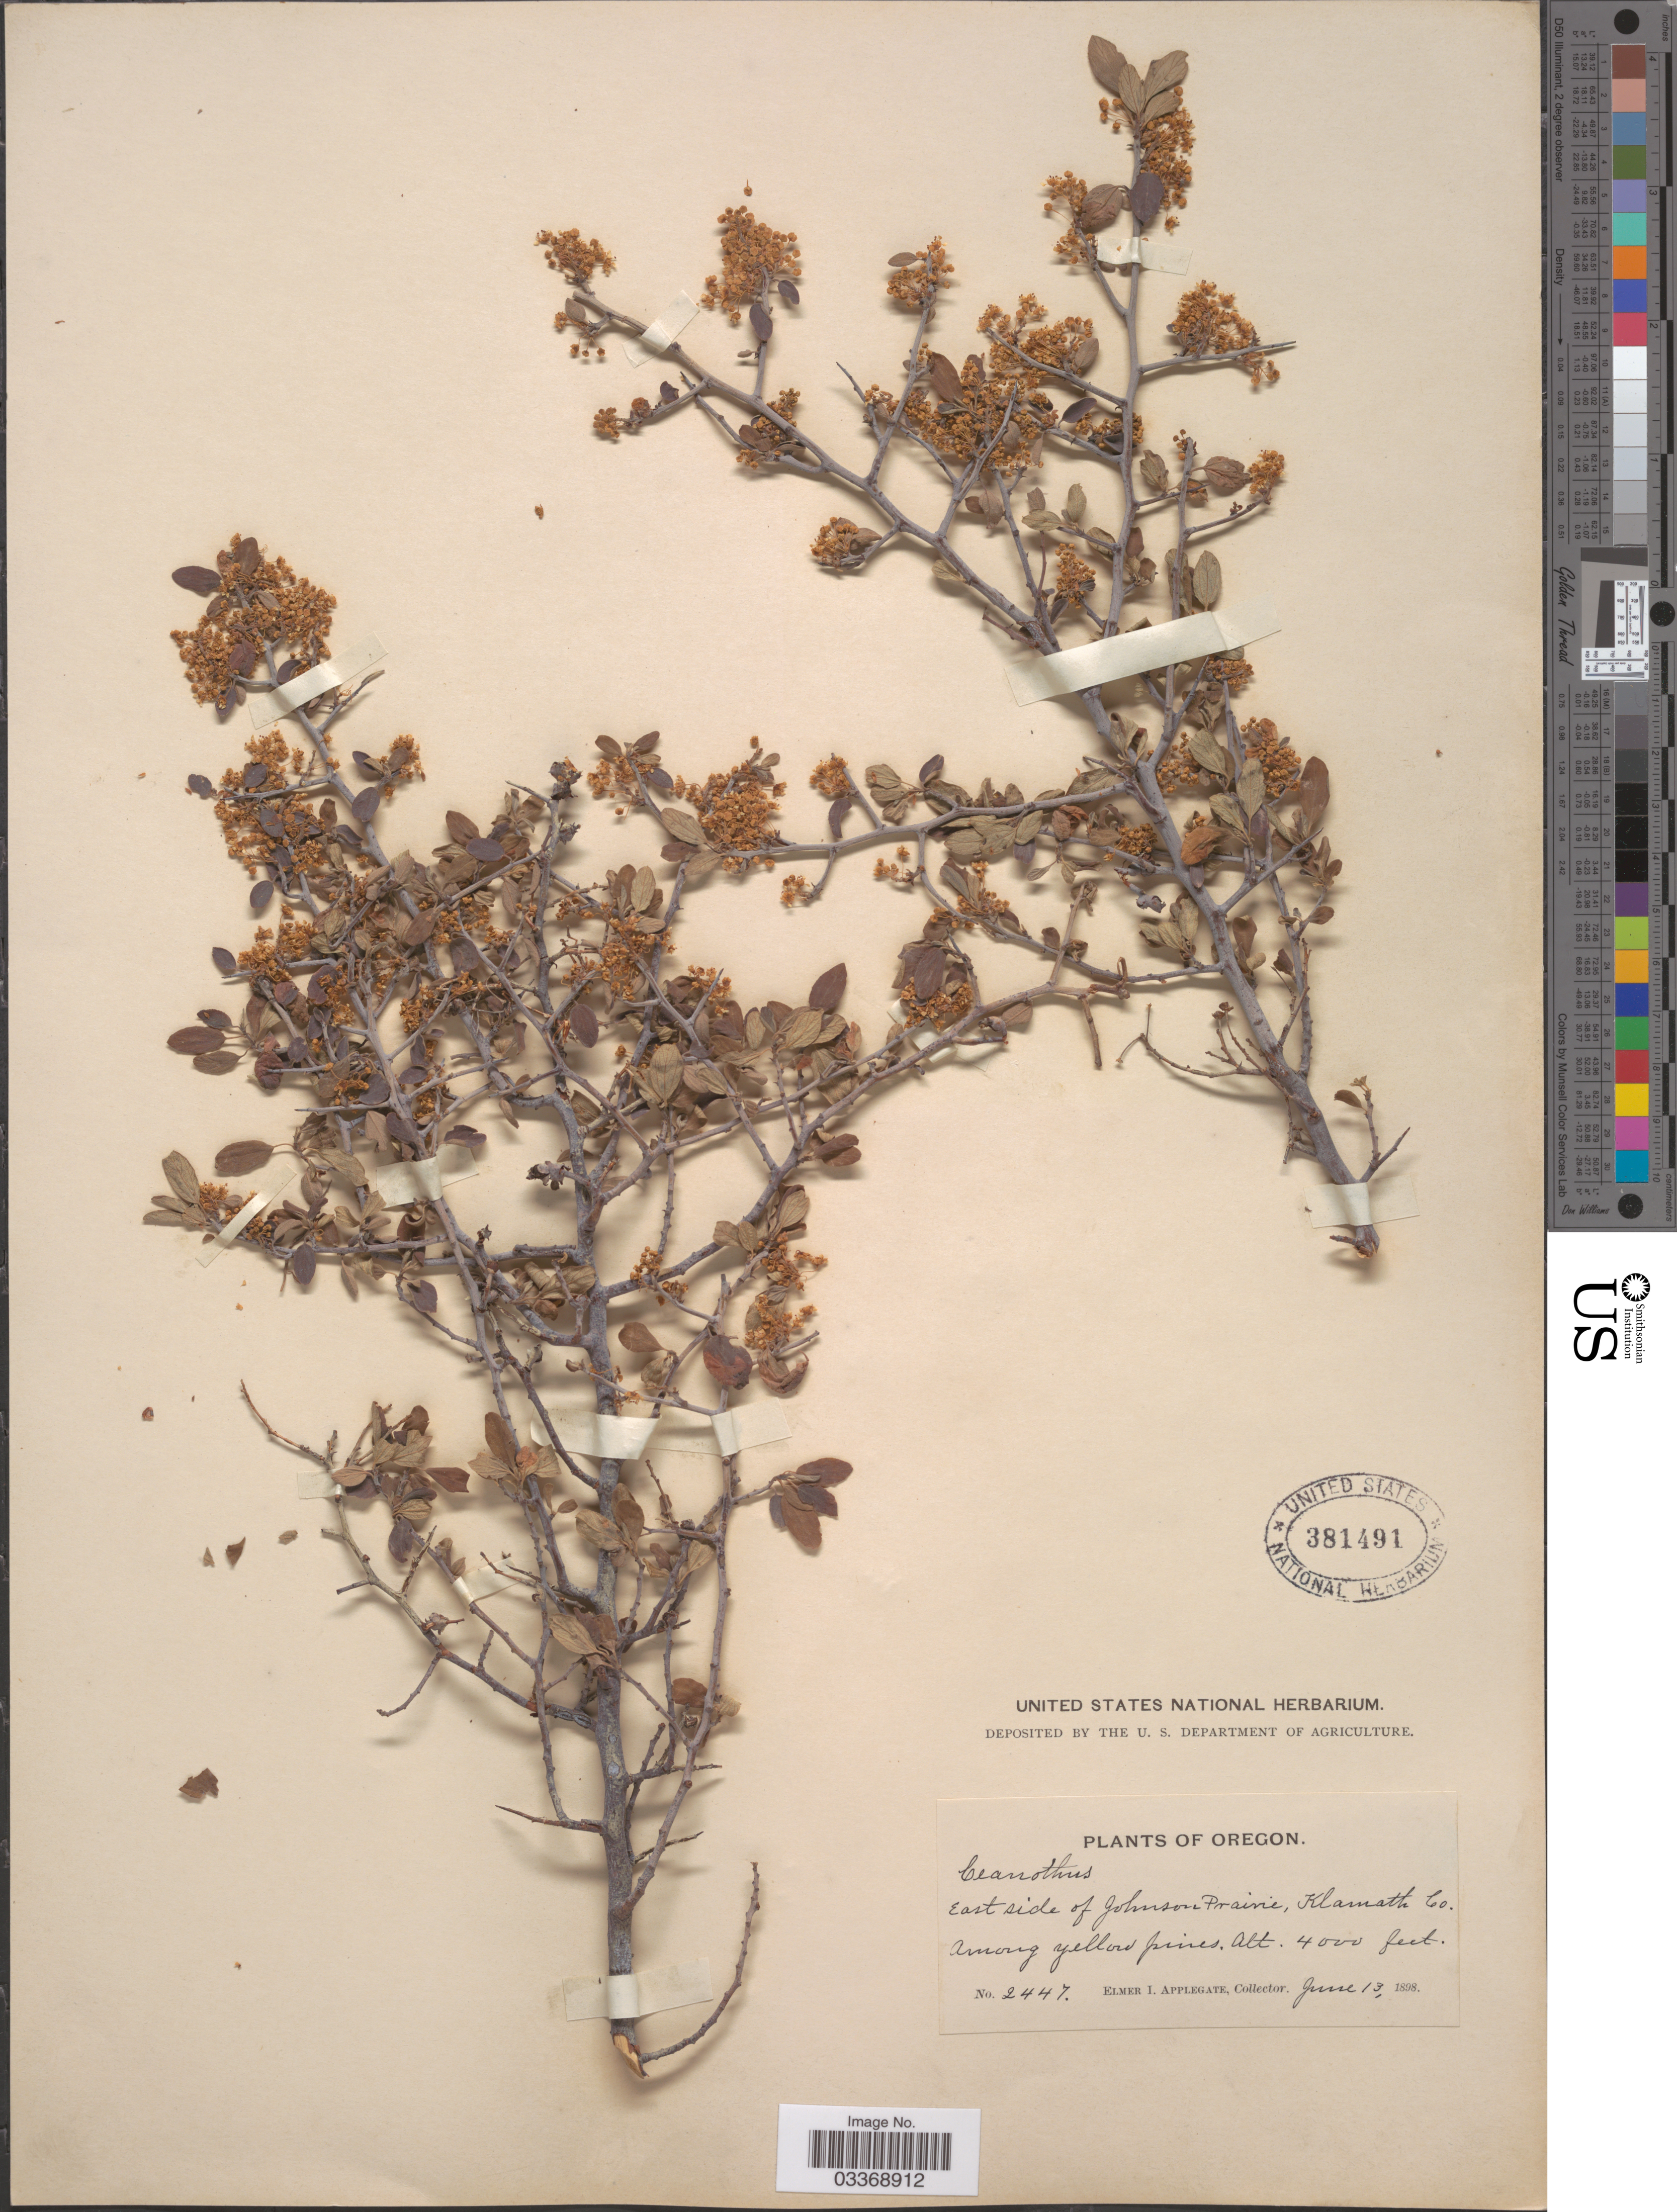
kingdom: Plantae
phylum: Tracheophyta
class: Magnoliopsida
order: Rosales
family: Rhamnaceae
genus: Ceanothus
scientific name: Ceanothus cordulatus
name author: Kellogg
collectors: E. I. Applegate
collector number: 2447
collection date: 1898-06-13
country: United States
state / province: Oregon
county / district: Klamath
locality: East side of Johnson Prairie, Klamath Co.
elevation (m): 1219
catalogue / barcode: US 381491